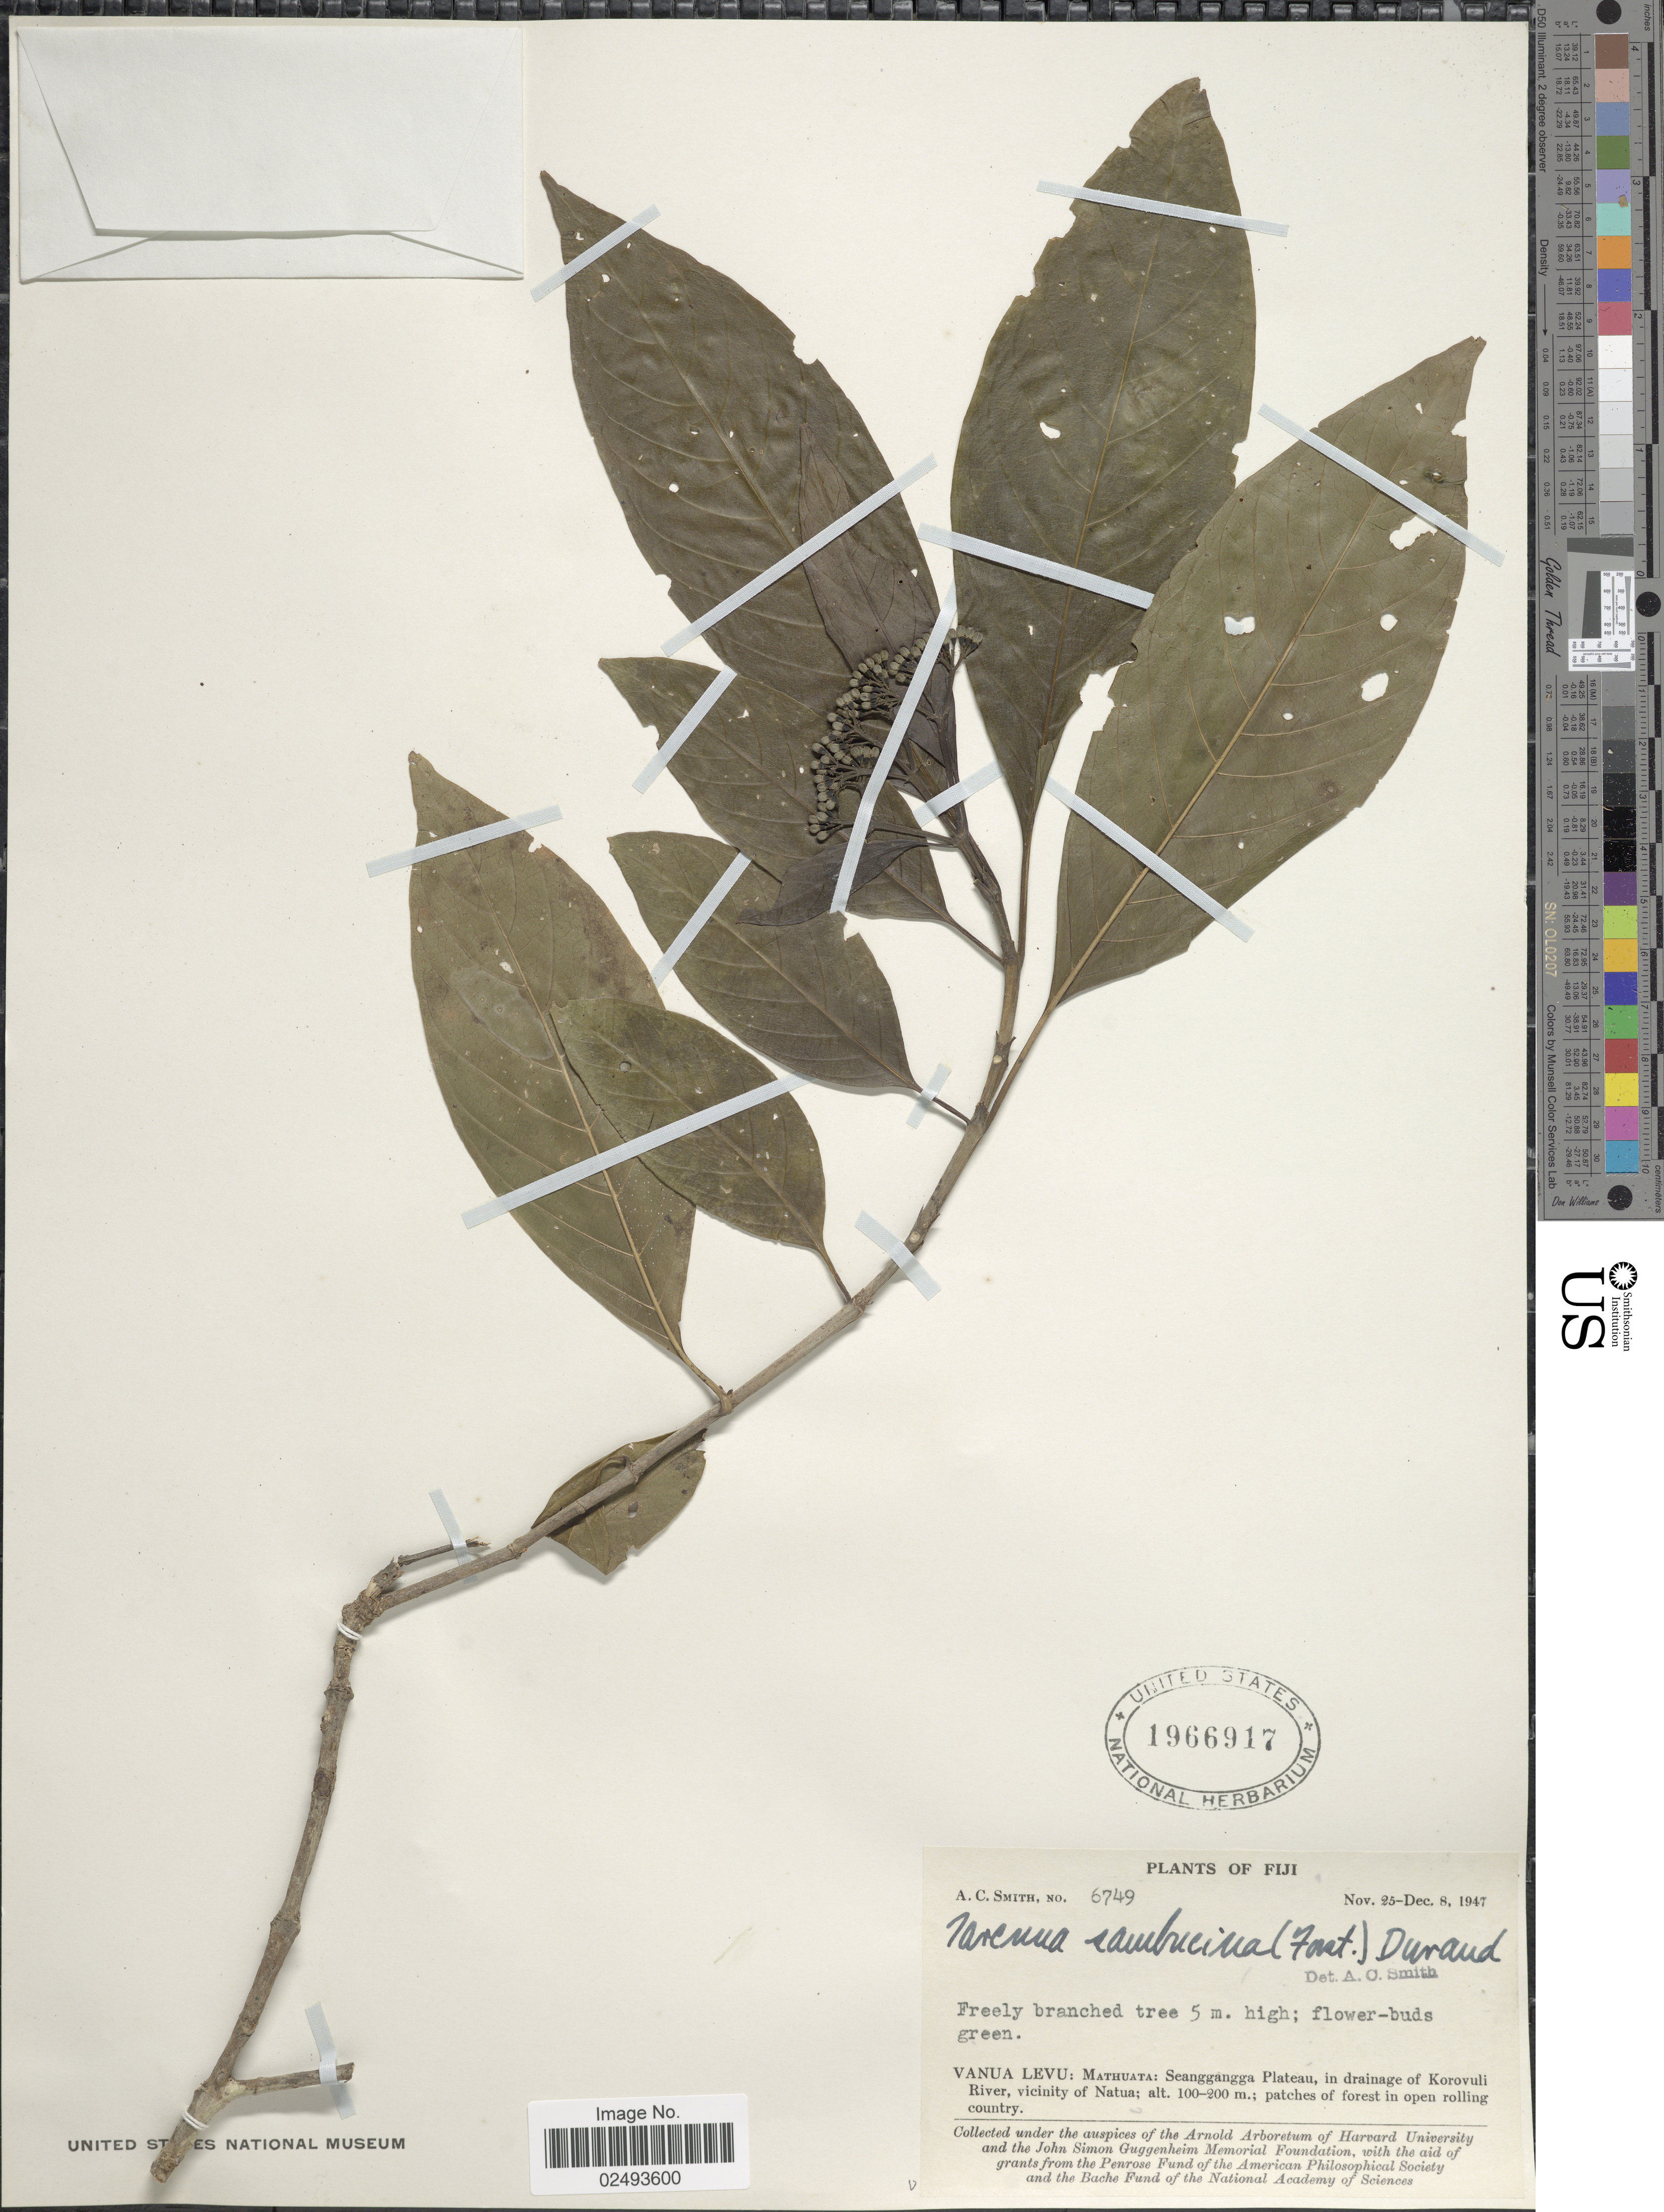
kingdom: Plantae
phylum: Tracheophyta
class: Magnoliopsida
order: Gentianales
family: Rubiaceae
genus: Tarenna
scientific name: Tarenna sambucina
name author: (G. Forst.) Drake ex Durand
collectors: A. C. Smith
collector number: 6749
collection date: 1947-11-25/1947-12-08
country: Fiji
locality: Vanua Levu: Mathuata: Seanggangga Plateau, in drainage of Korovuli River, vicinity of Natua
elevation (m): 100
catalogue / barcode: US 1966917